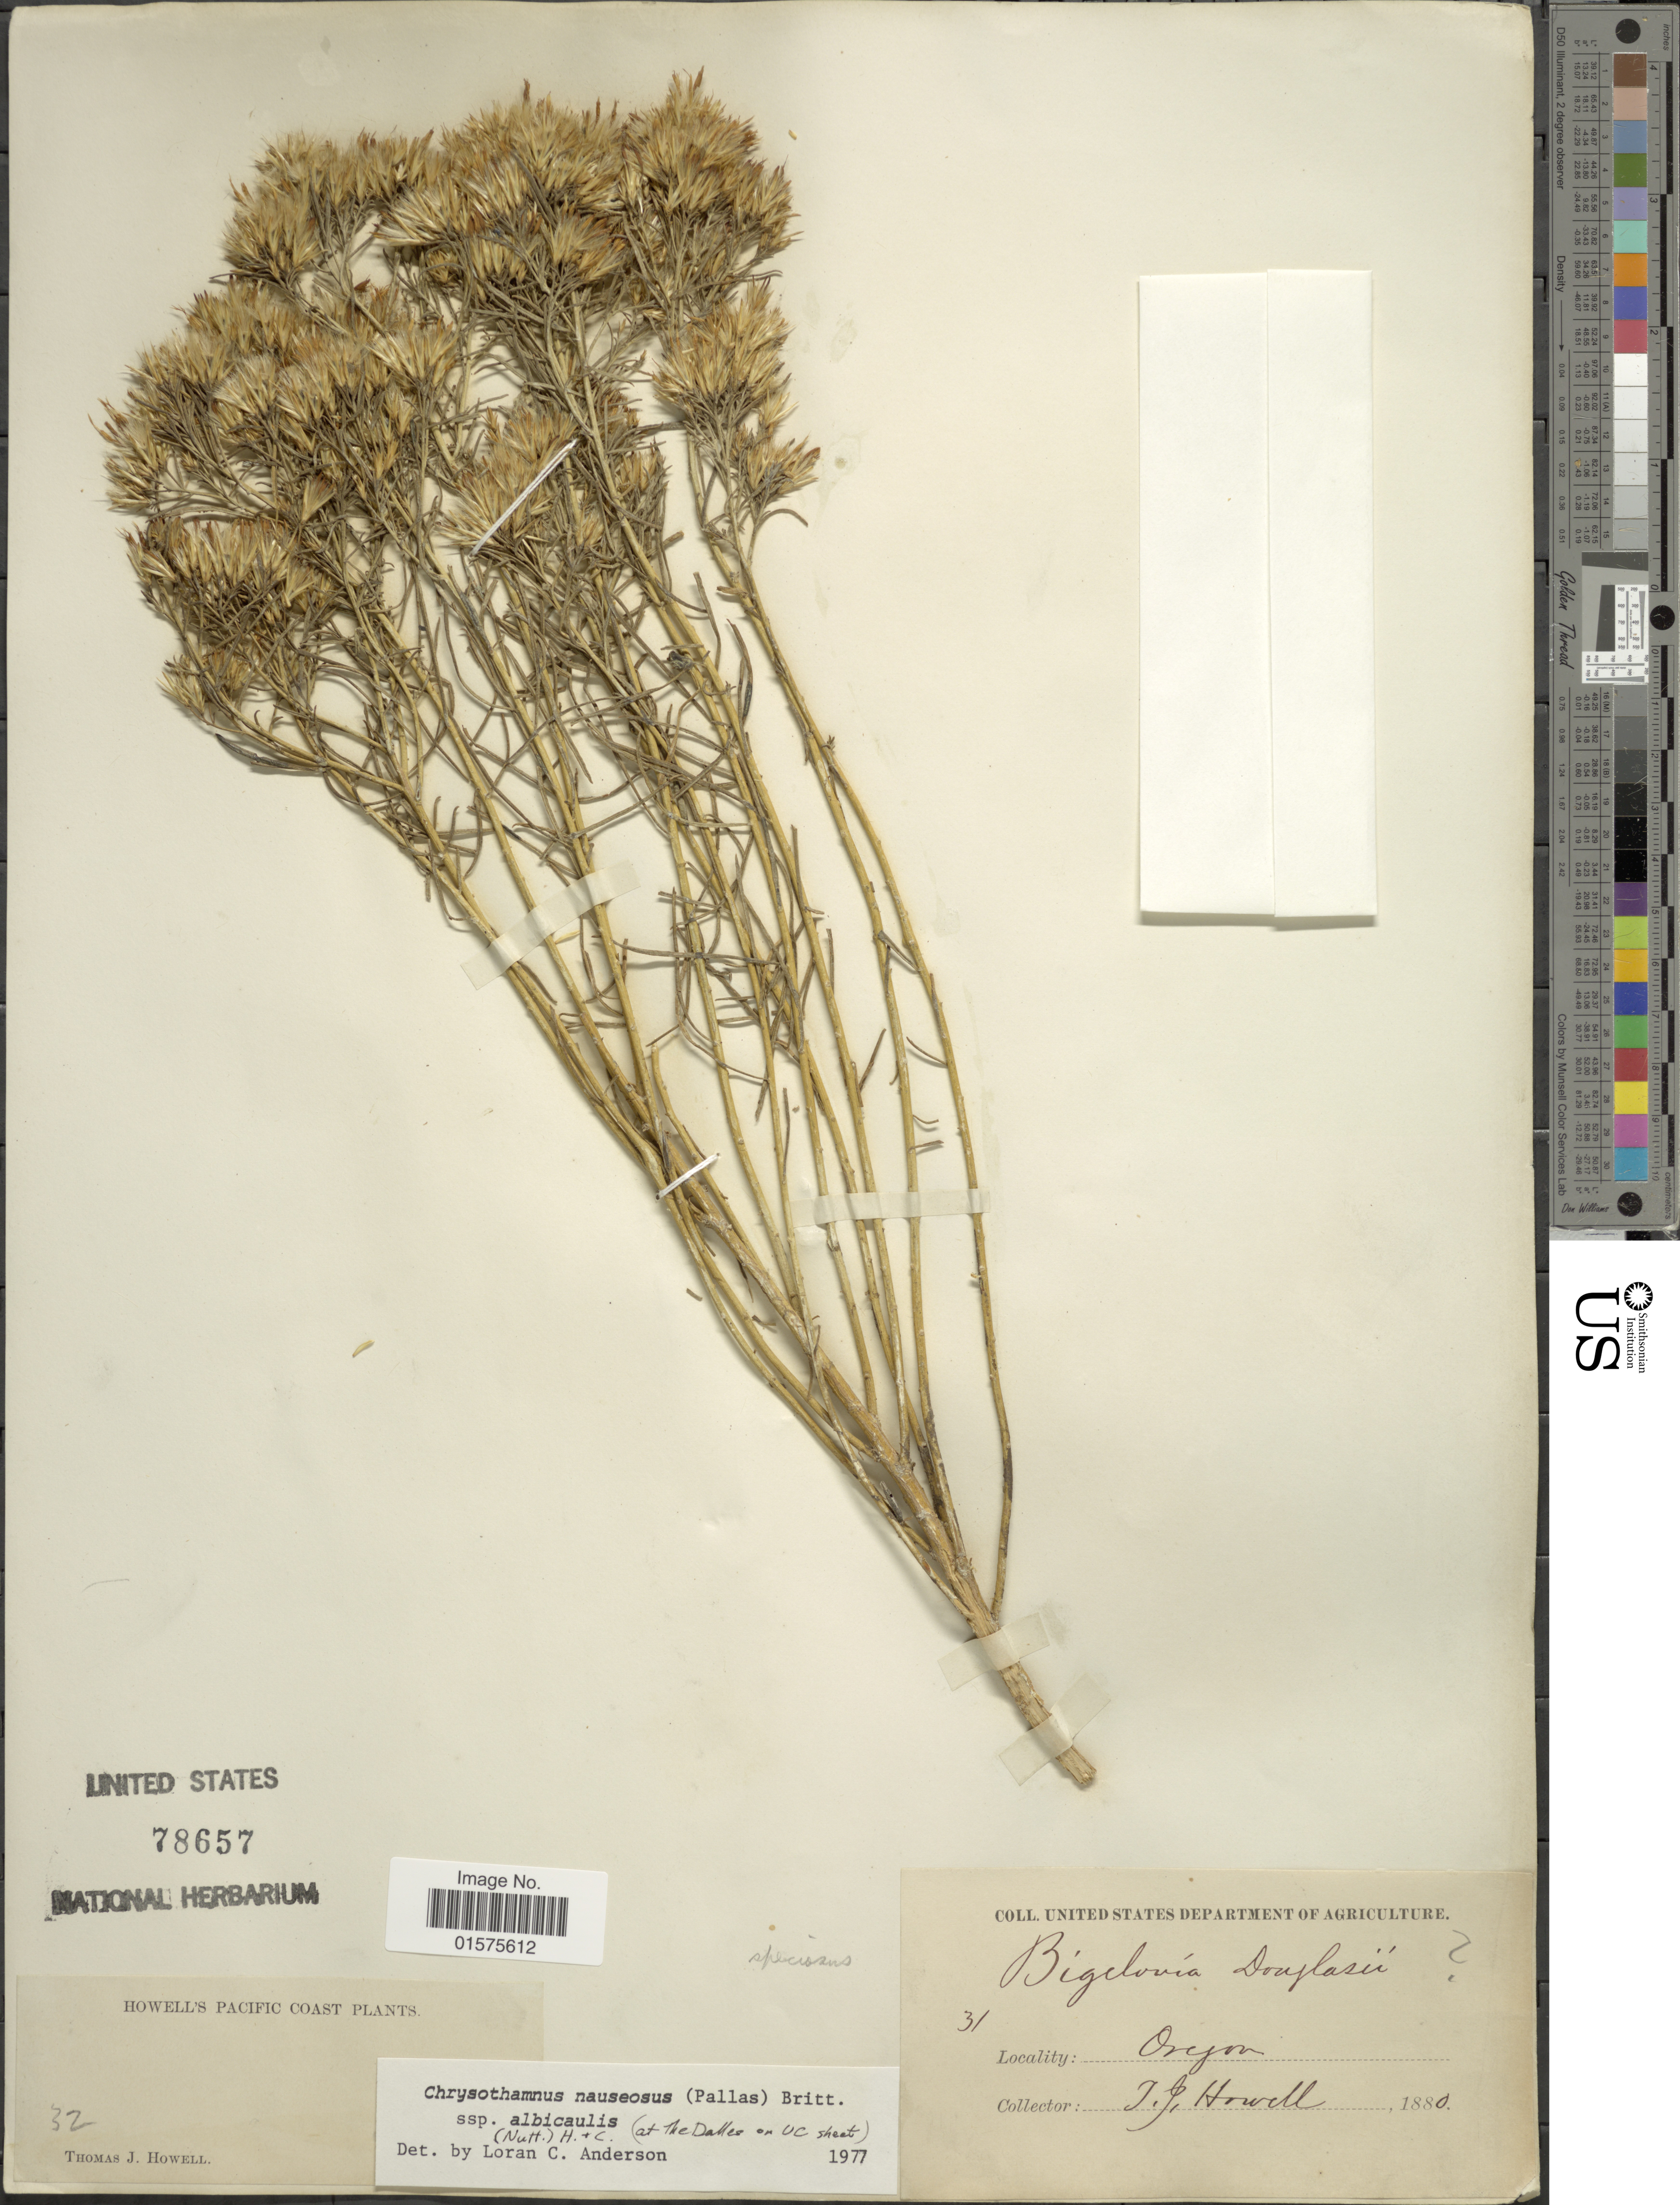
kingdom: Plantae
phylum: Tracheophyta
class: Magnoliopsida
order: Asterales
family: Asteraceae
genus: Ericameria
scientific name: Ericameria nauseosa var. speciosa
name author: (Nutt.) G.L. Nesom & G.I. Baird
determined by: Urbatsch, Lowell E., Curator (LSU), Louisiana State University (UNITED STATES)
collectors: T. J. Howell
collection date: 1880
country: United States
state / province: Oregon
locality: Pacific Coast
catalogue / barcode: US 78657